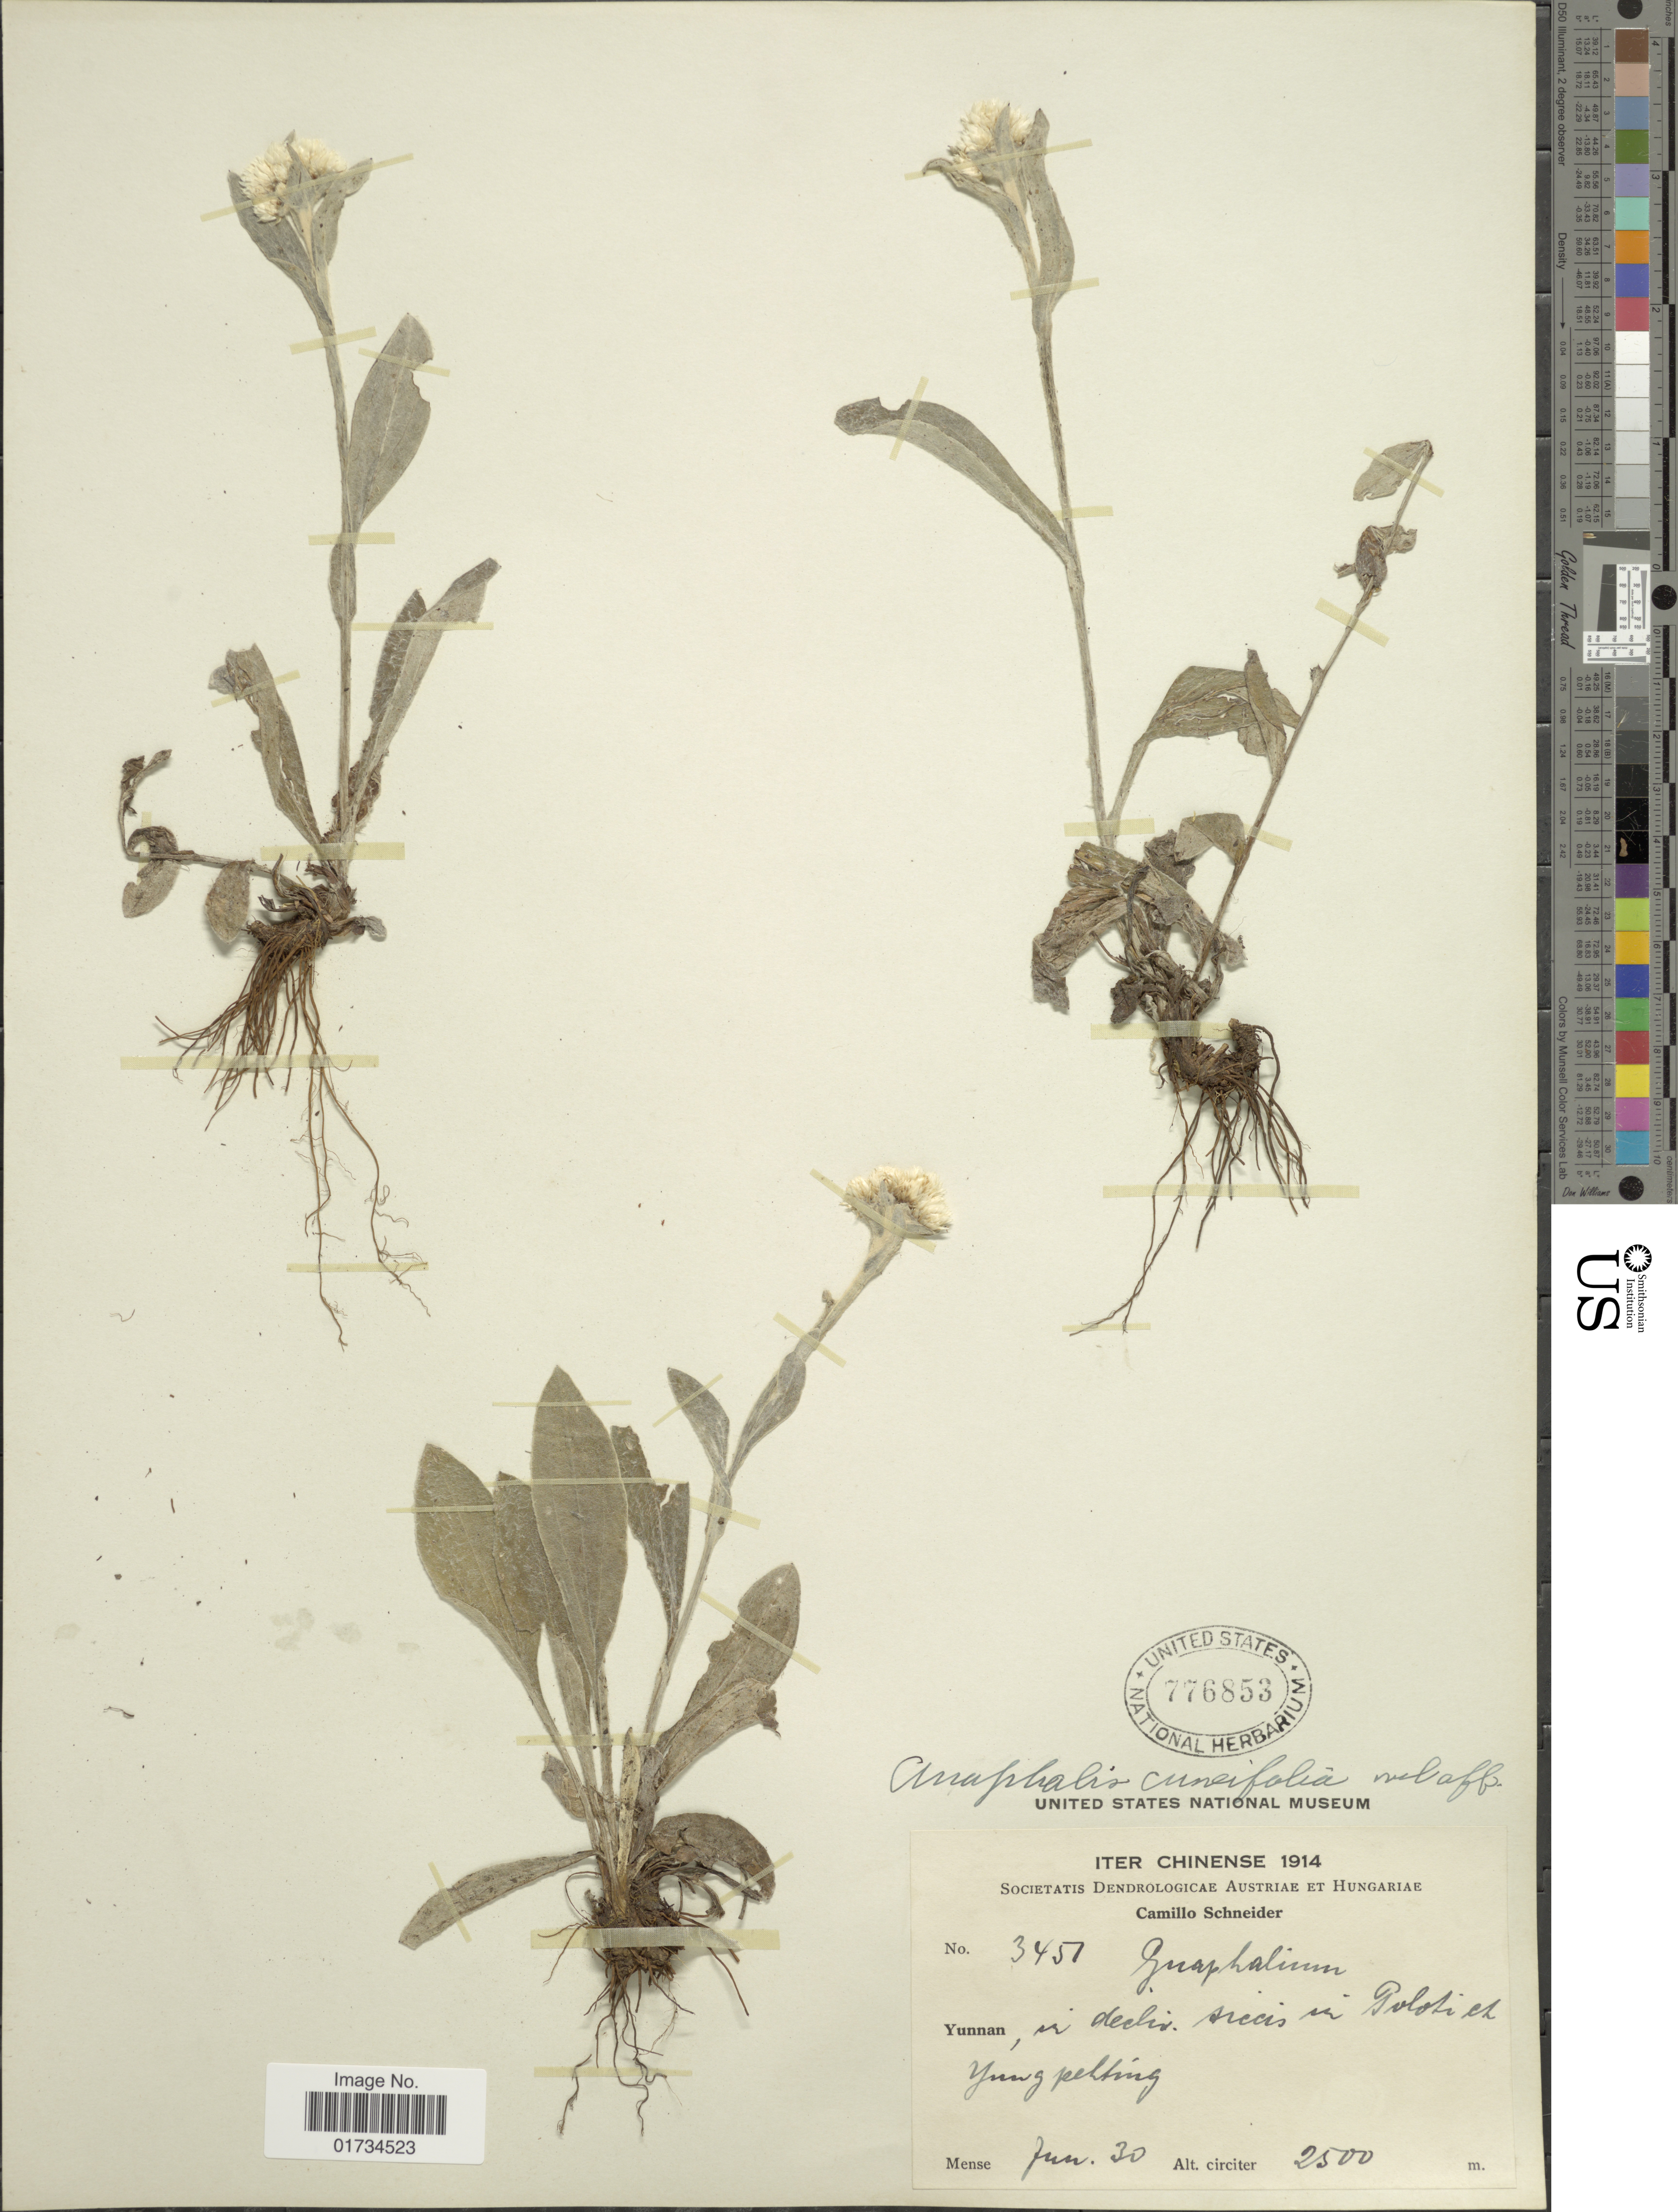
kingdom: Plantae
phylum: Tracheophyta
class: Magnoliopsida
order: Asterales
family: Asteraceae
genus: Anaphalis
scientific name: Anaphalis cuneifolia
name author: Hook. f.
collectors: C. K. Schneider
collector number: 3451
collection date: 1914-06-30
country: China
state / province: Yunnan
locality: Iter Chinense, Yunnan, in in declir siccis in Polotieck Yung pelting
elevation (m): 2500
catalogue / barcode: US 776853